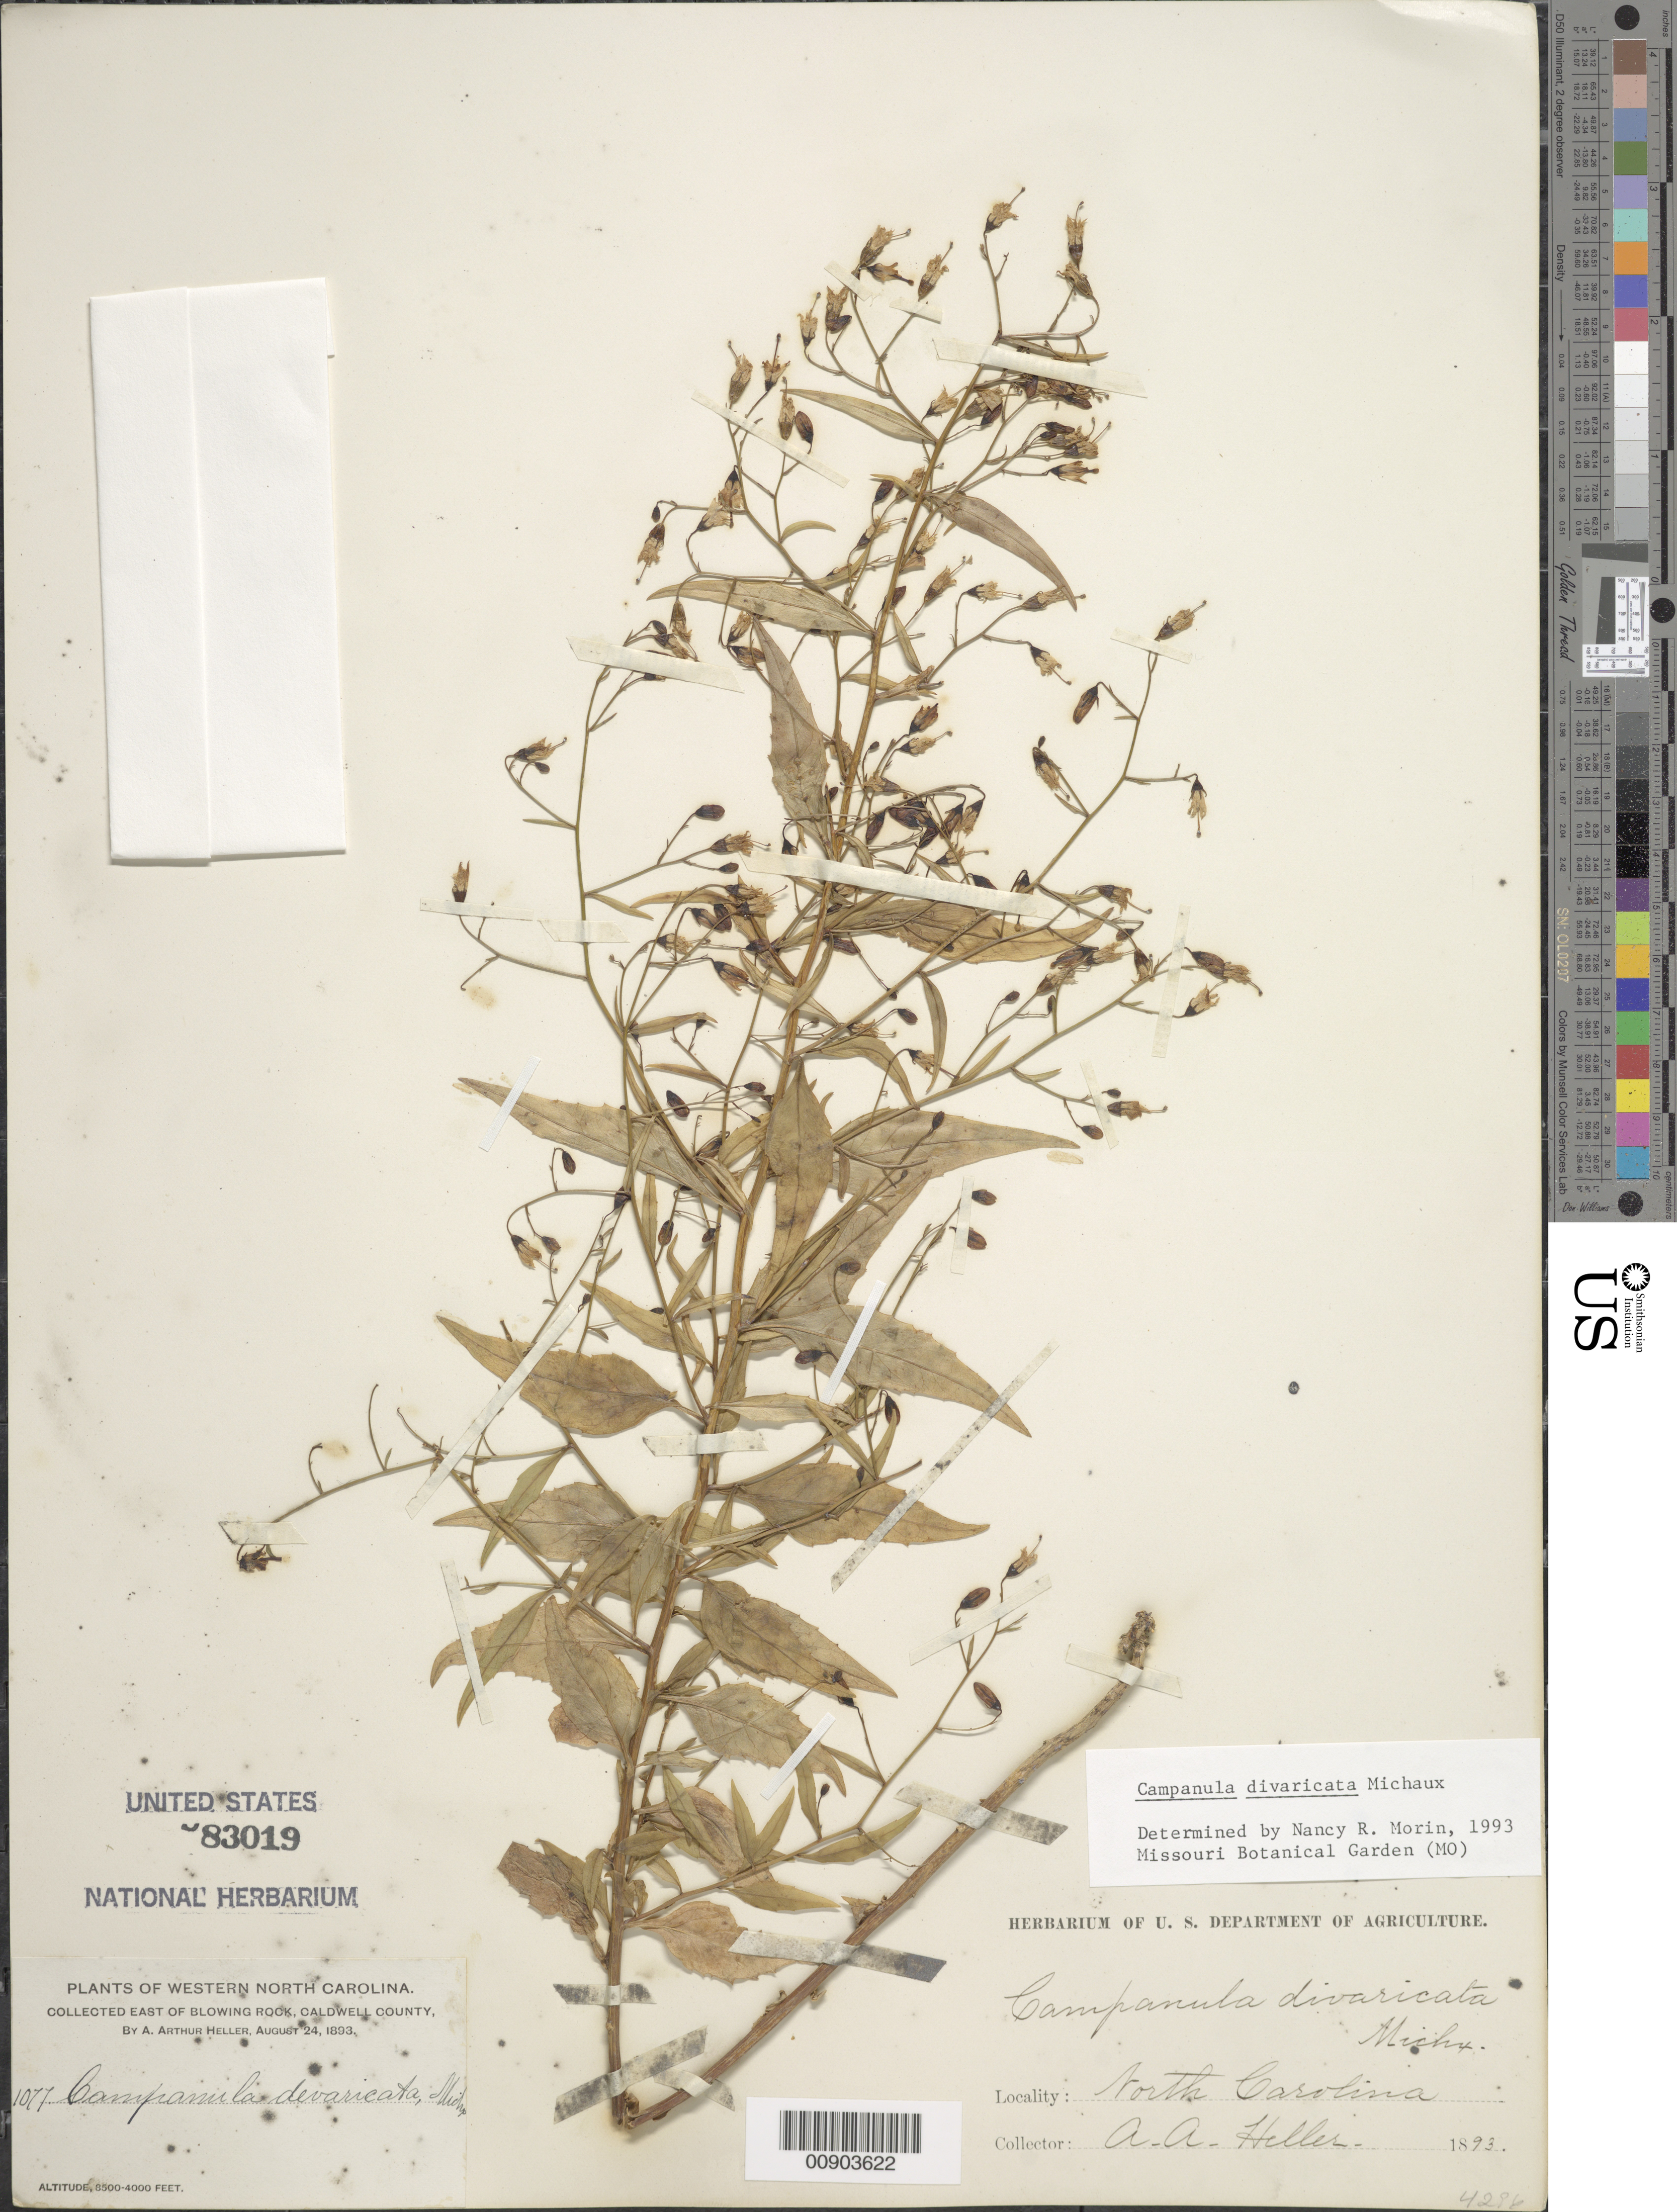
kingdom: Plantae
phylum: Tracheophyta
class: Magnoliopsida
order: Asterales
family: Campanulaceae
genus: Campanula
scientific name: Campanula divaricata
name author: Michx.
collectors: A. A. Heller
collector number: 1077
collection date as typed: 24 Aug 1893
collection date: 1893-08-24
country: United States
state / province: North Carolina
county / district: Caldwell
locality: Collected east of Blowing Rock.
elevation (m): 1066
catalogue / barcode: US 83019